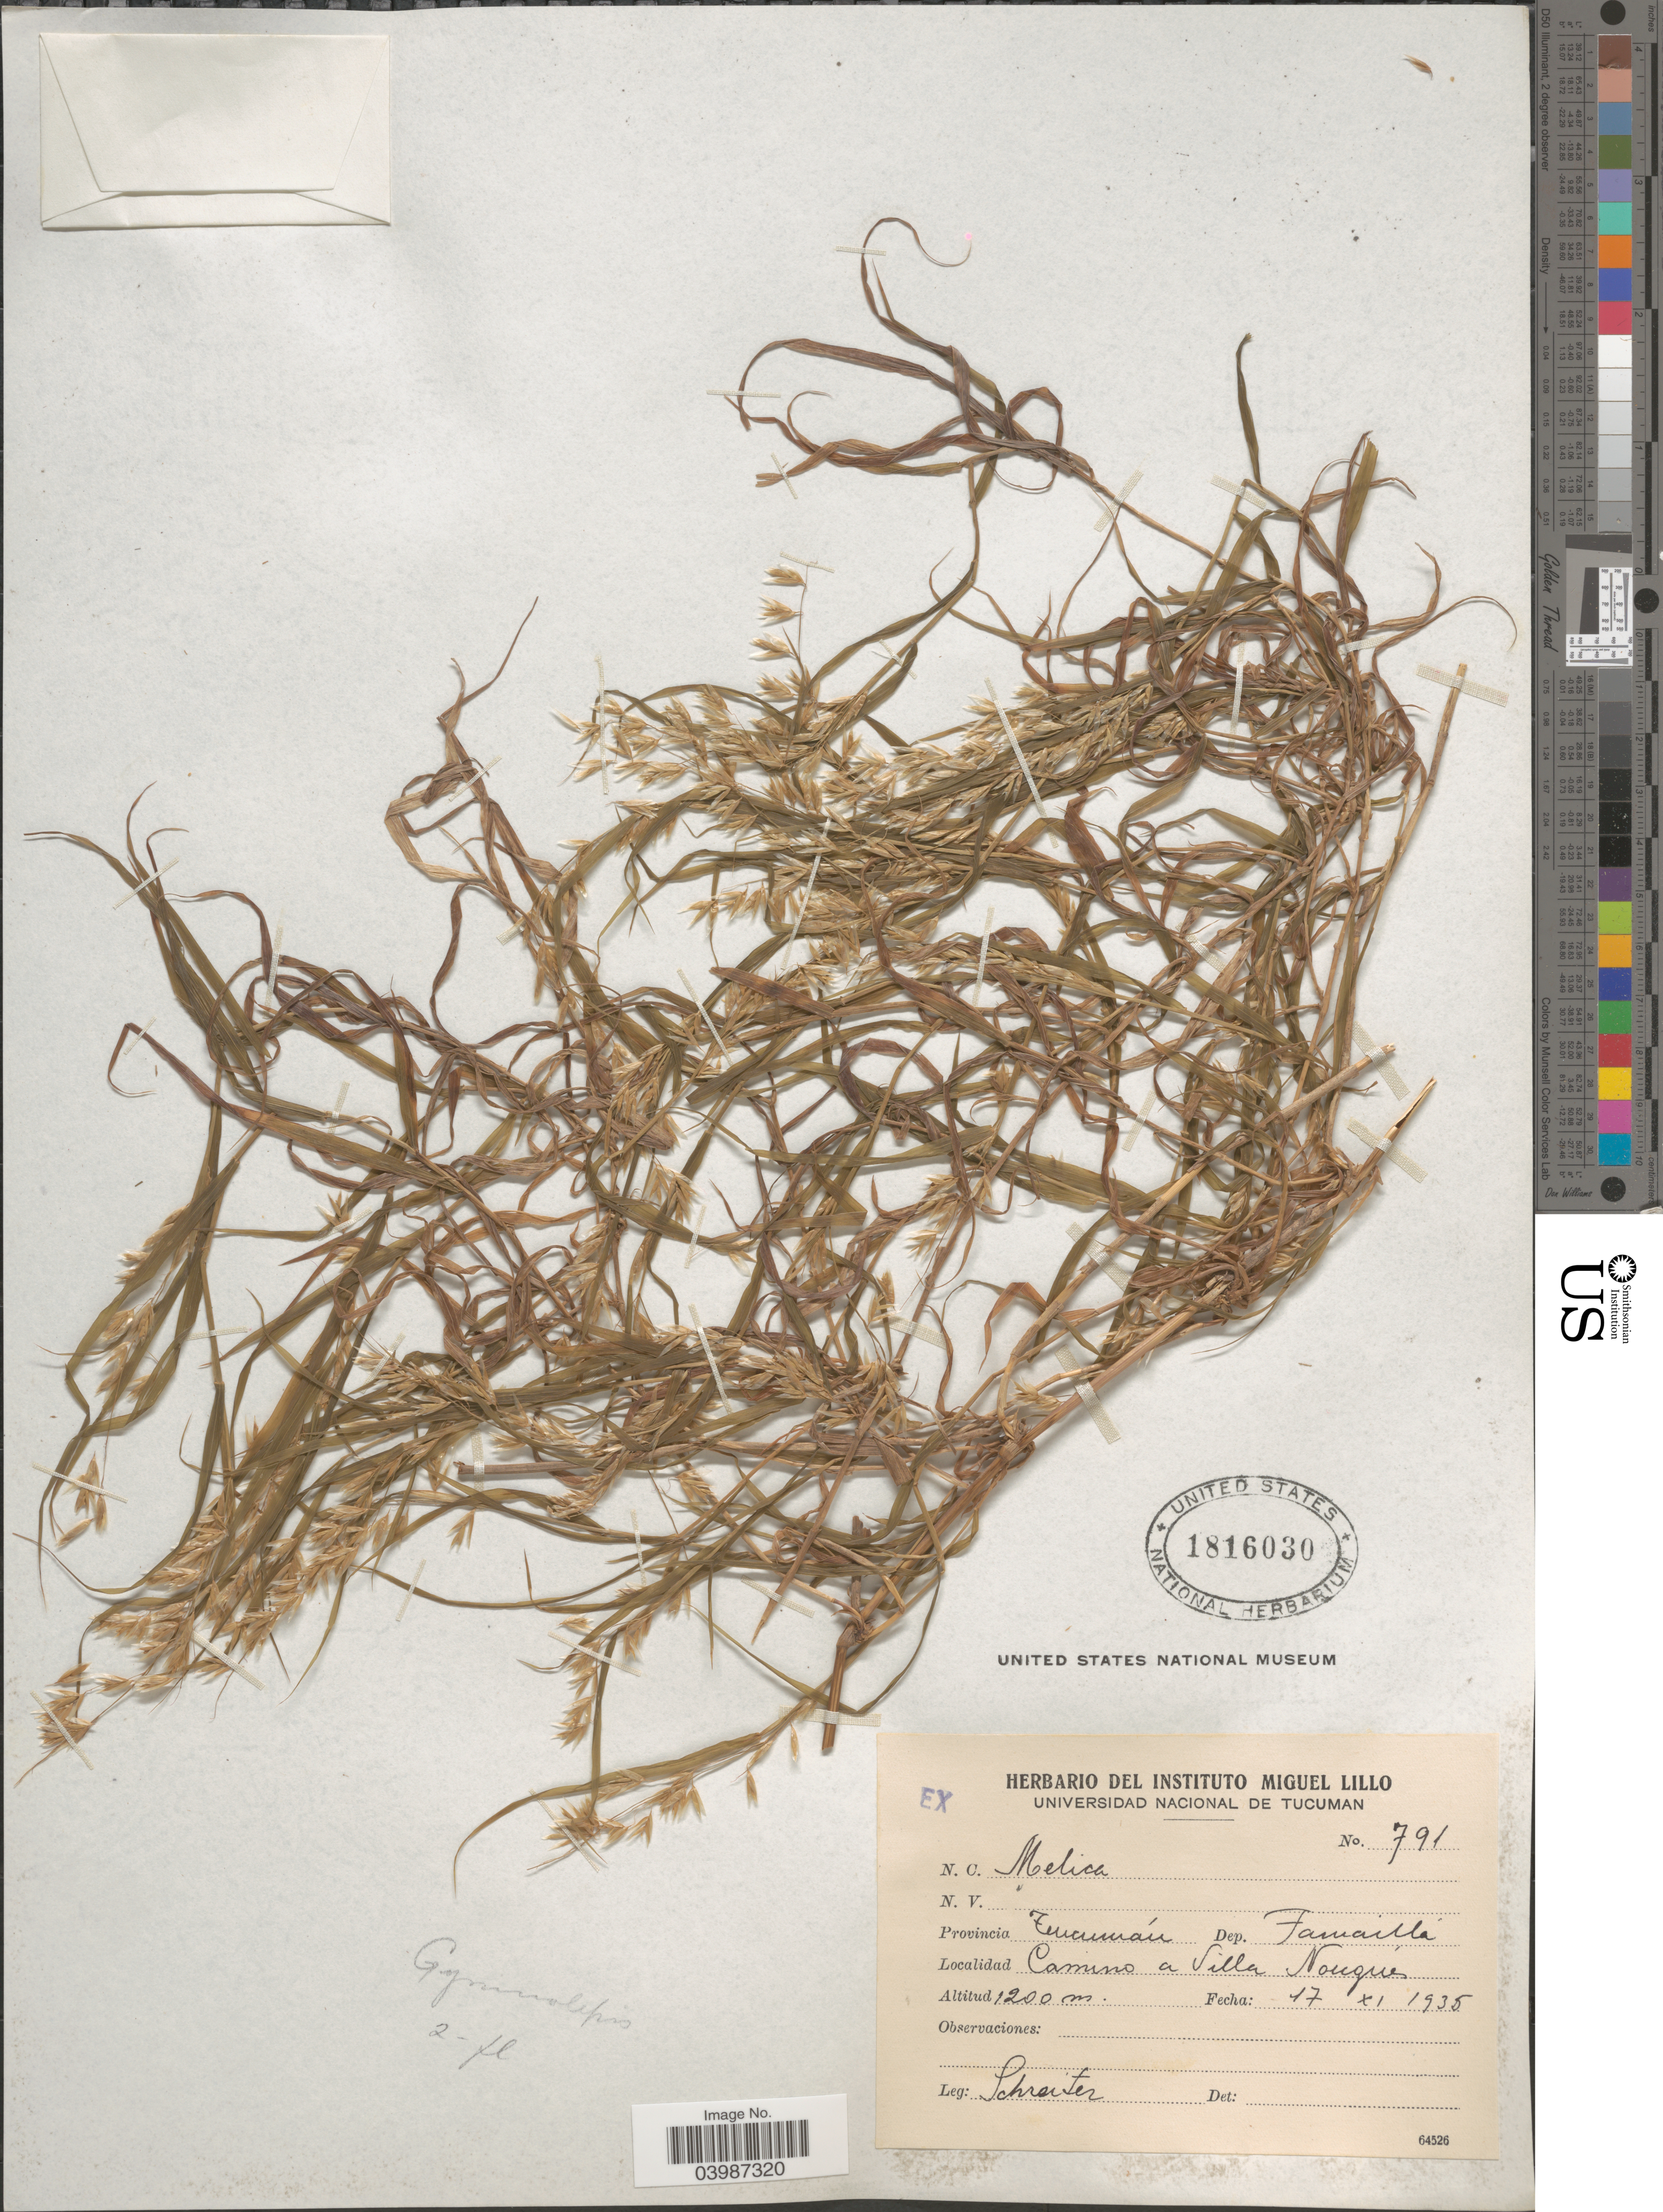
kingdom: Plantae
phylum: Tracheophyta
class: Liliopsida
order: Poales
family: Poaceae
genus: Melica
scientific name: Melica sarmentosa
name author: Nees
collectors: -. Schreiter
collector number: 791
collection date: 1935-09-17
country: Argentina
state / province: Tucuman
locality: Dep. Famaillá. Camino a Villa Nougues.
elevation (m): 1200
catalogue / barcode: US 1816030